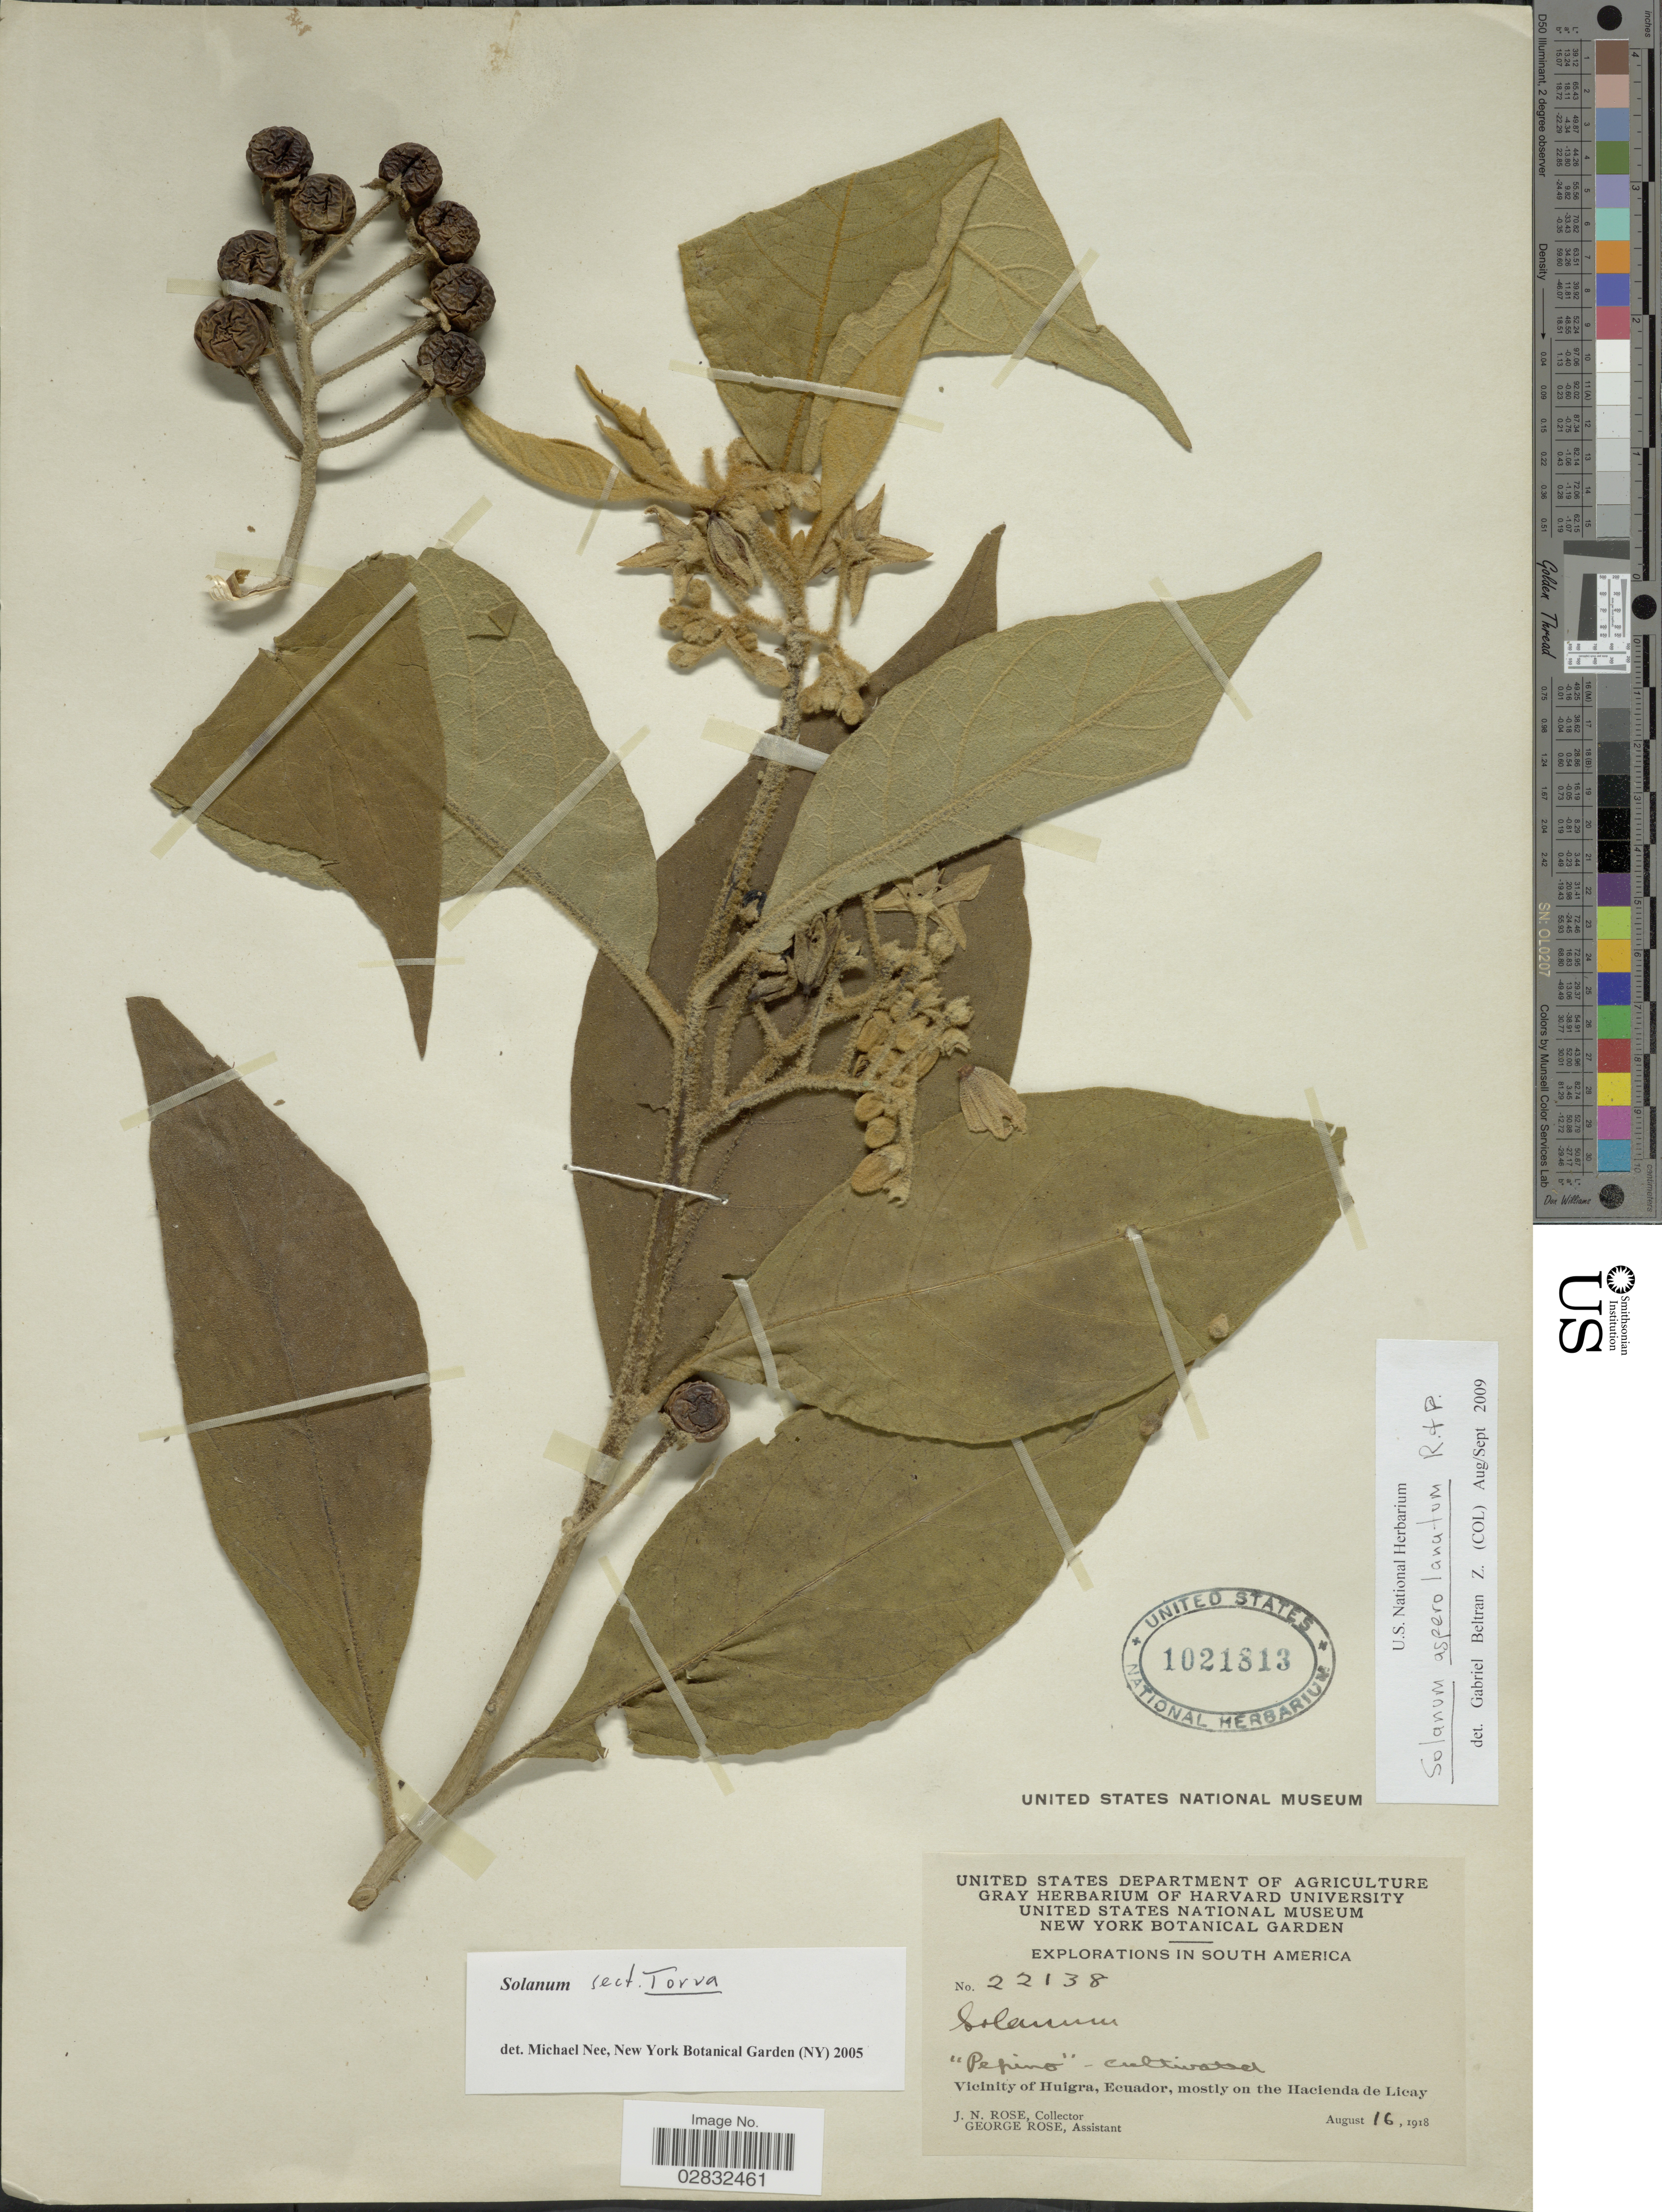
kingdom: Plantae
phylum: Tracheophyta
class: Magnoliopsida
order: Solanales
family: Solanaceae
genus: Solanum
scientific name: Solanum asperolatum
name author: Ruiz & Pav.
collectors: J. N. Rose & G. Rose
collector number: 22138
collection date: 1918-08-16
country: Ecuador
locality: Vicinity of Huigra, mostly on the Hacienda de Licay.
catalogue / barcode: US 1021813